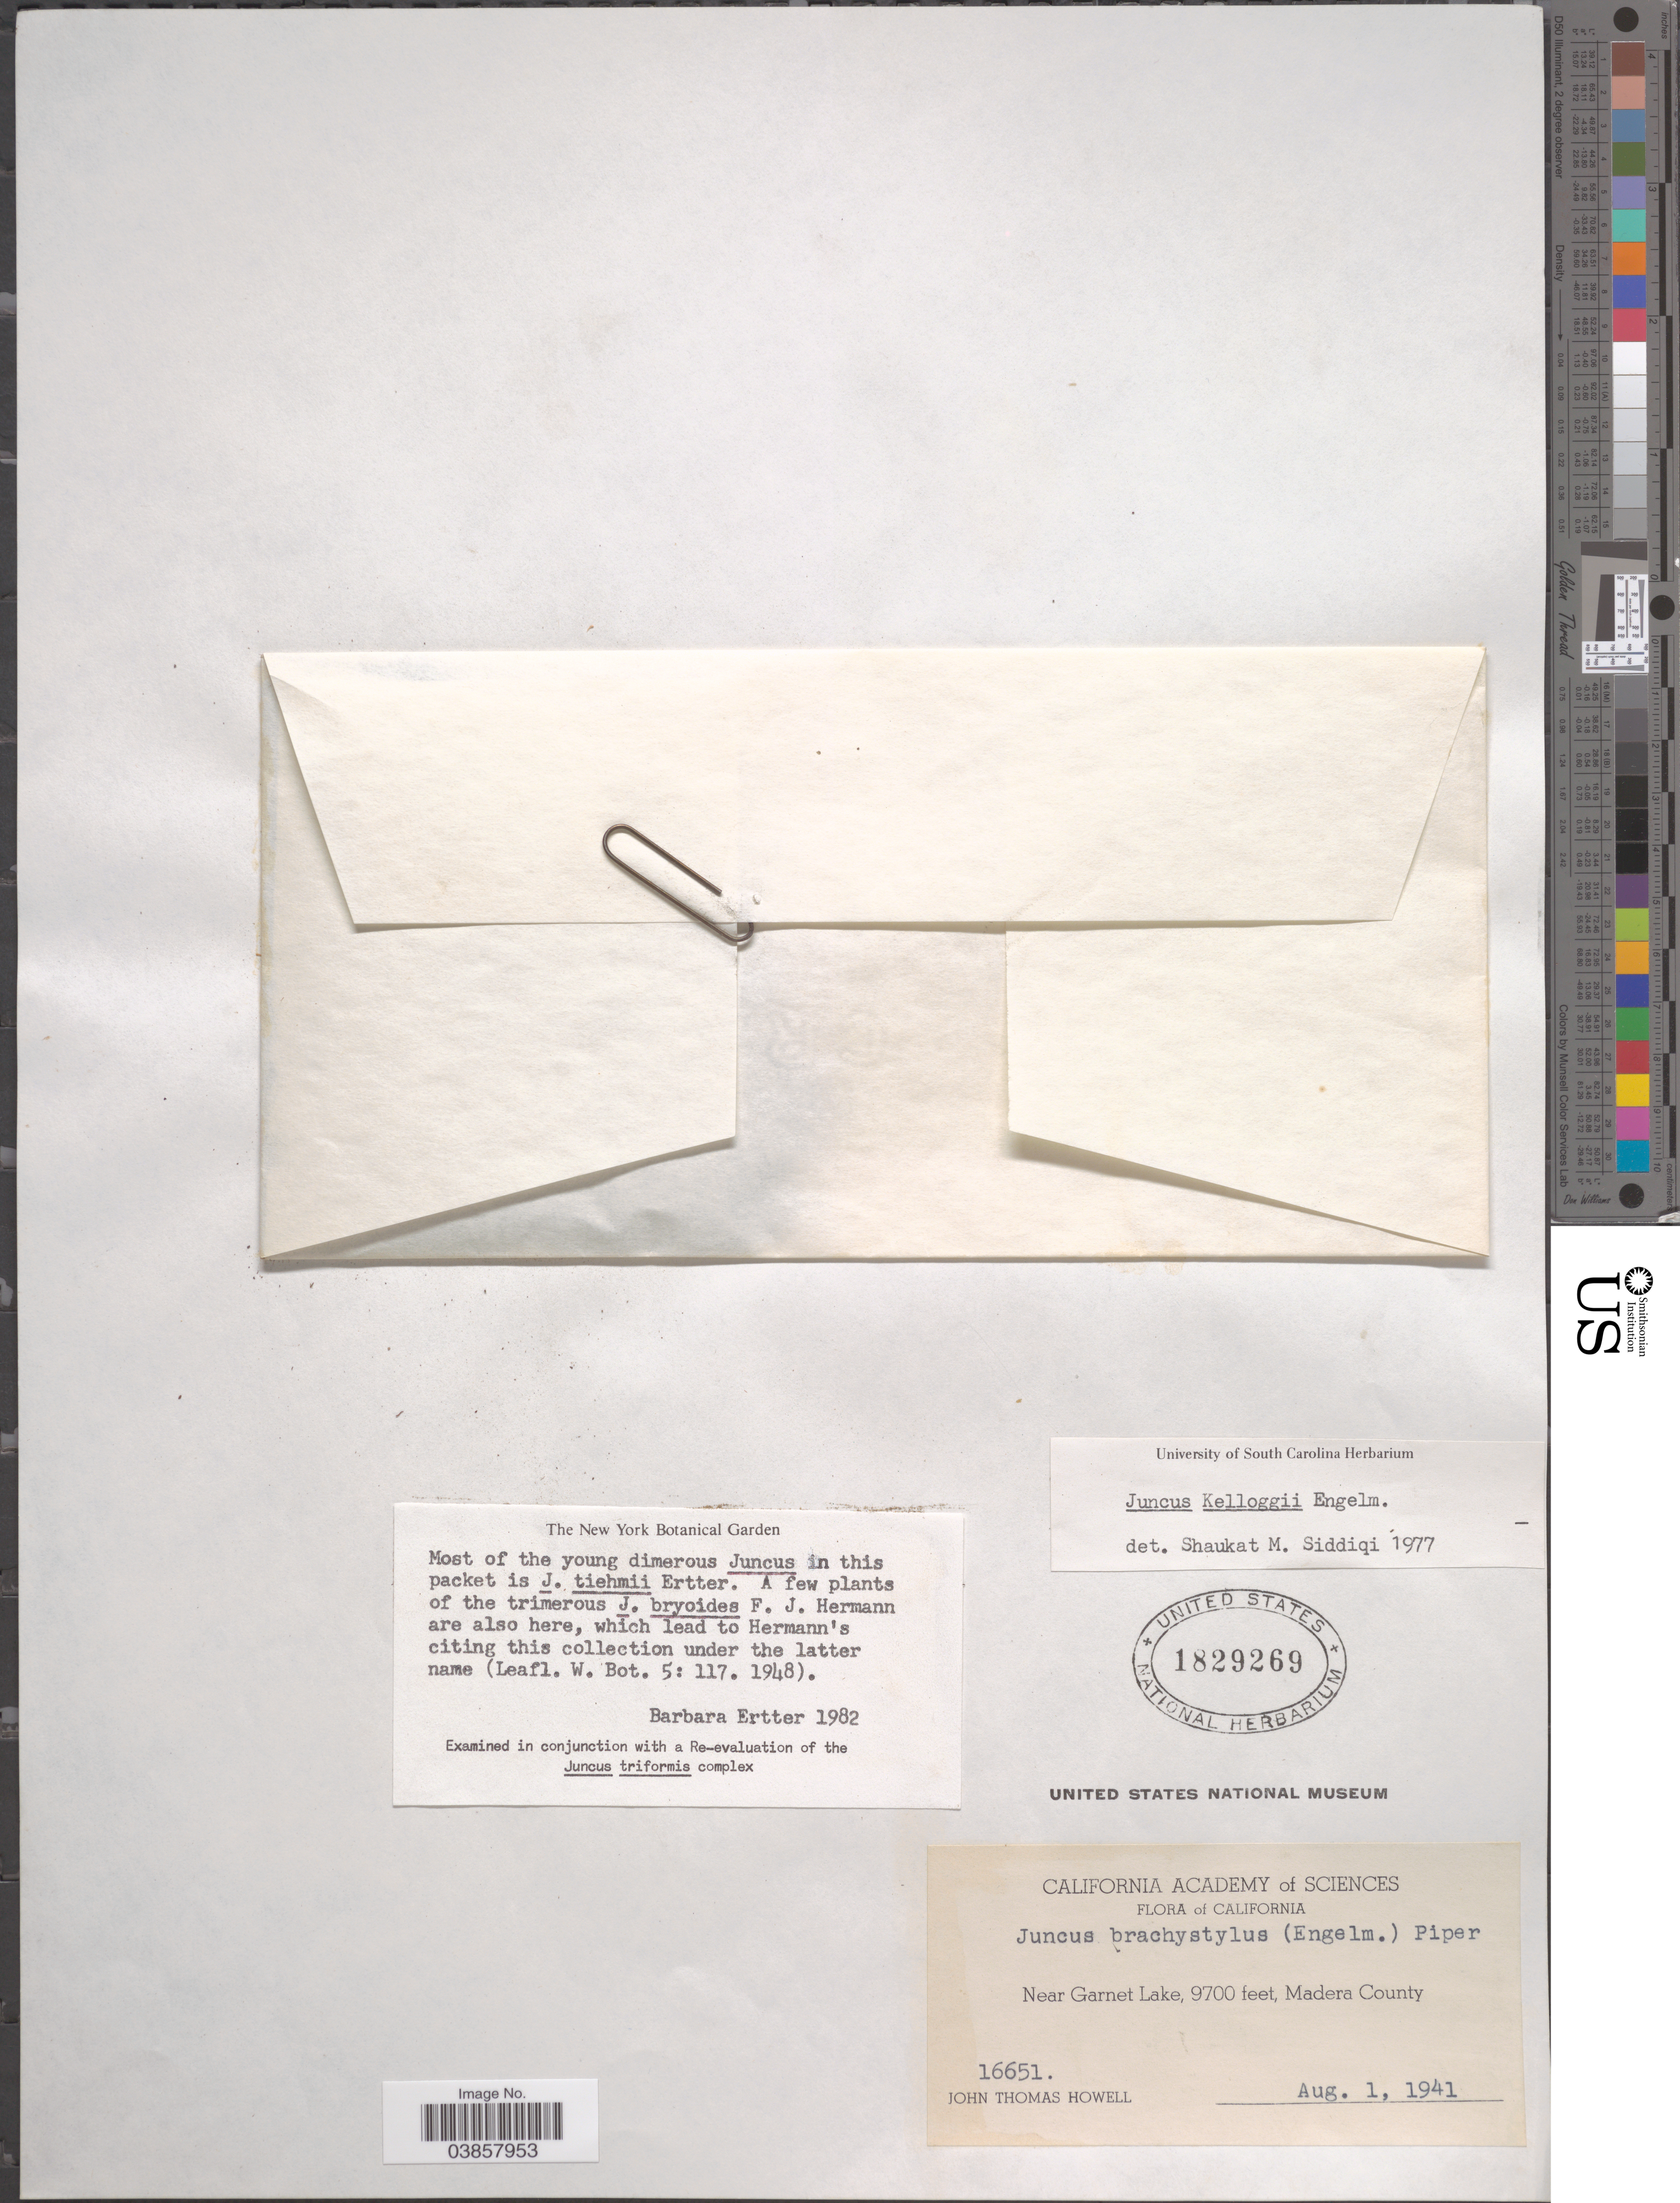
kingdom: Plantae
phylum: Tracheophyta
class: Liliopsida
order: Poales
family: Juncaceae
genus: Juncus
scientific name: Juncus tiehmii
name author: Ertter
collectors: J. T. Howell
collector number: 16651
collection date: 1941-08-01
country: United States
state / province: California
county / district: Madera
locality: Near Garnet Lake, Madera County.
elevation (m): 2957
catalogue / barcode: US 1829269